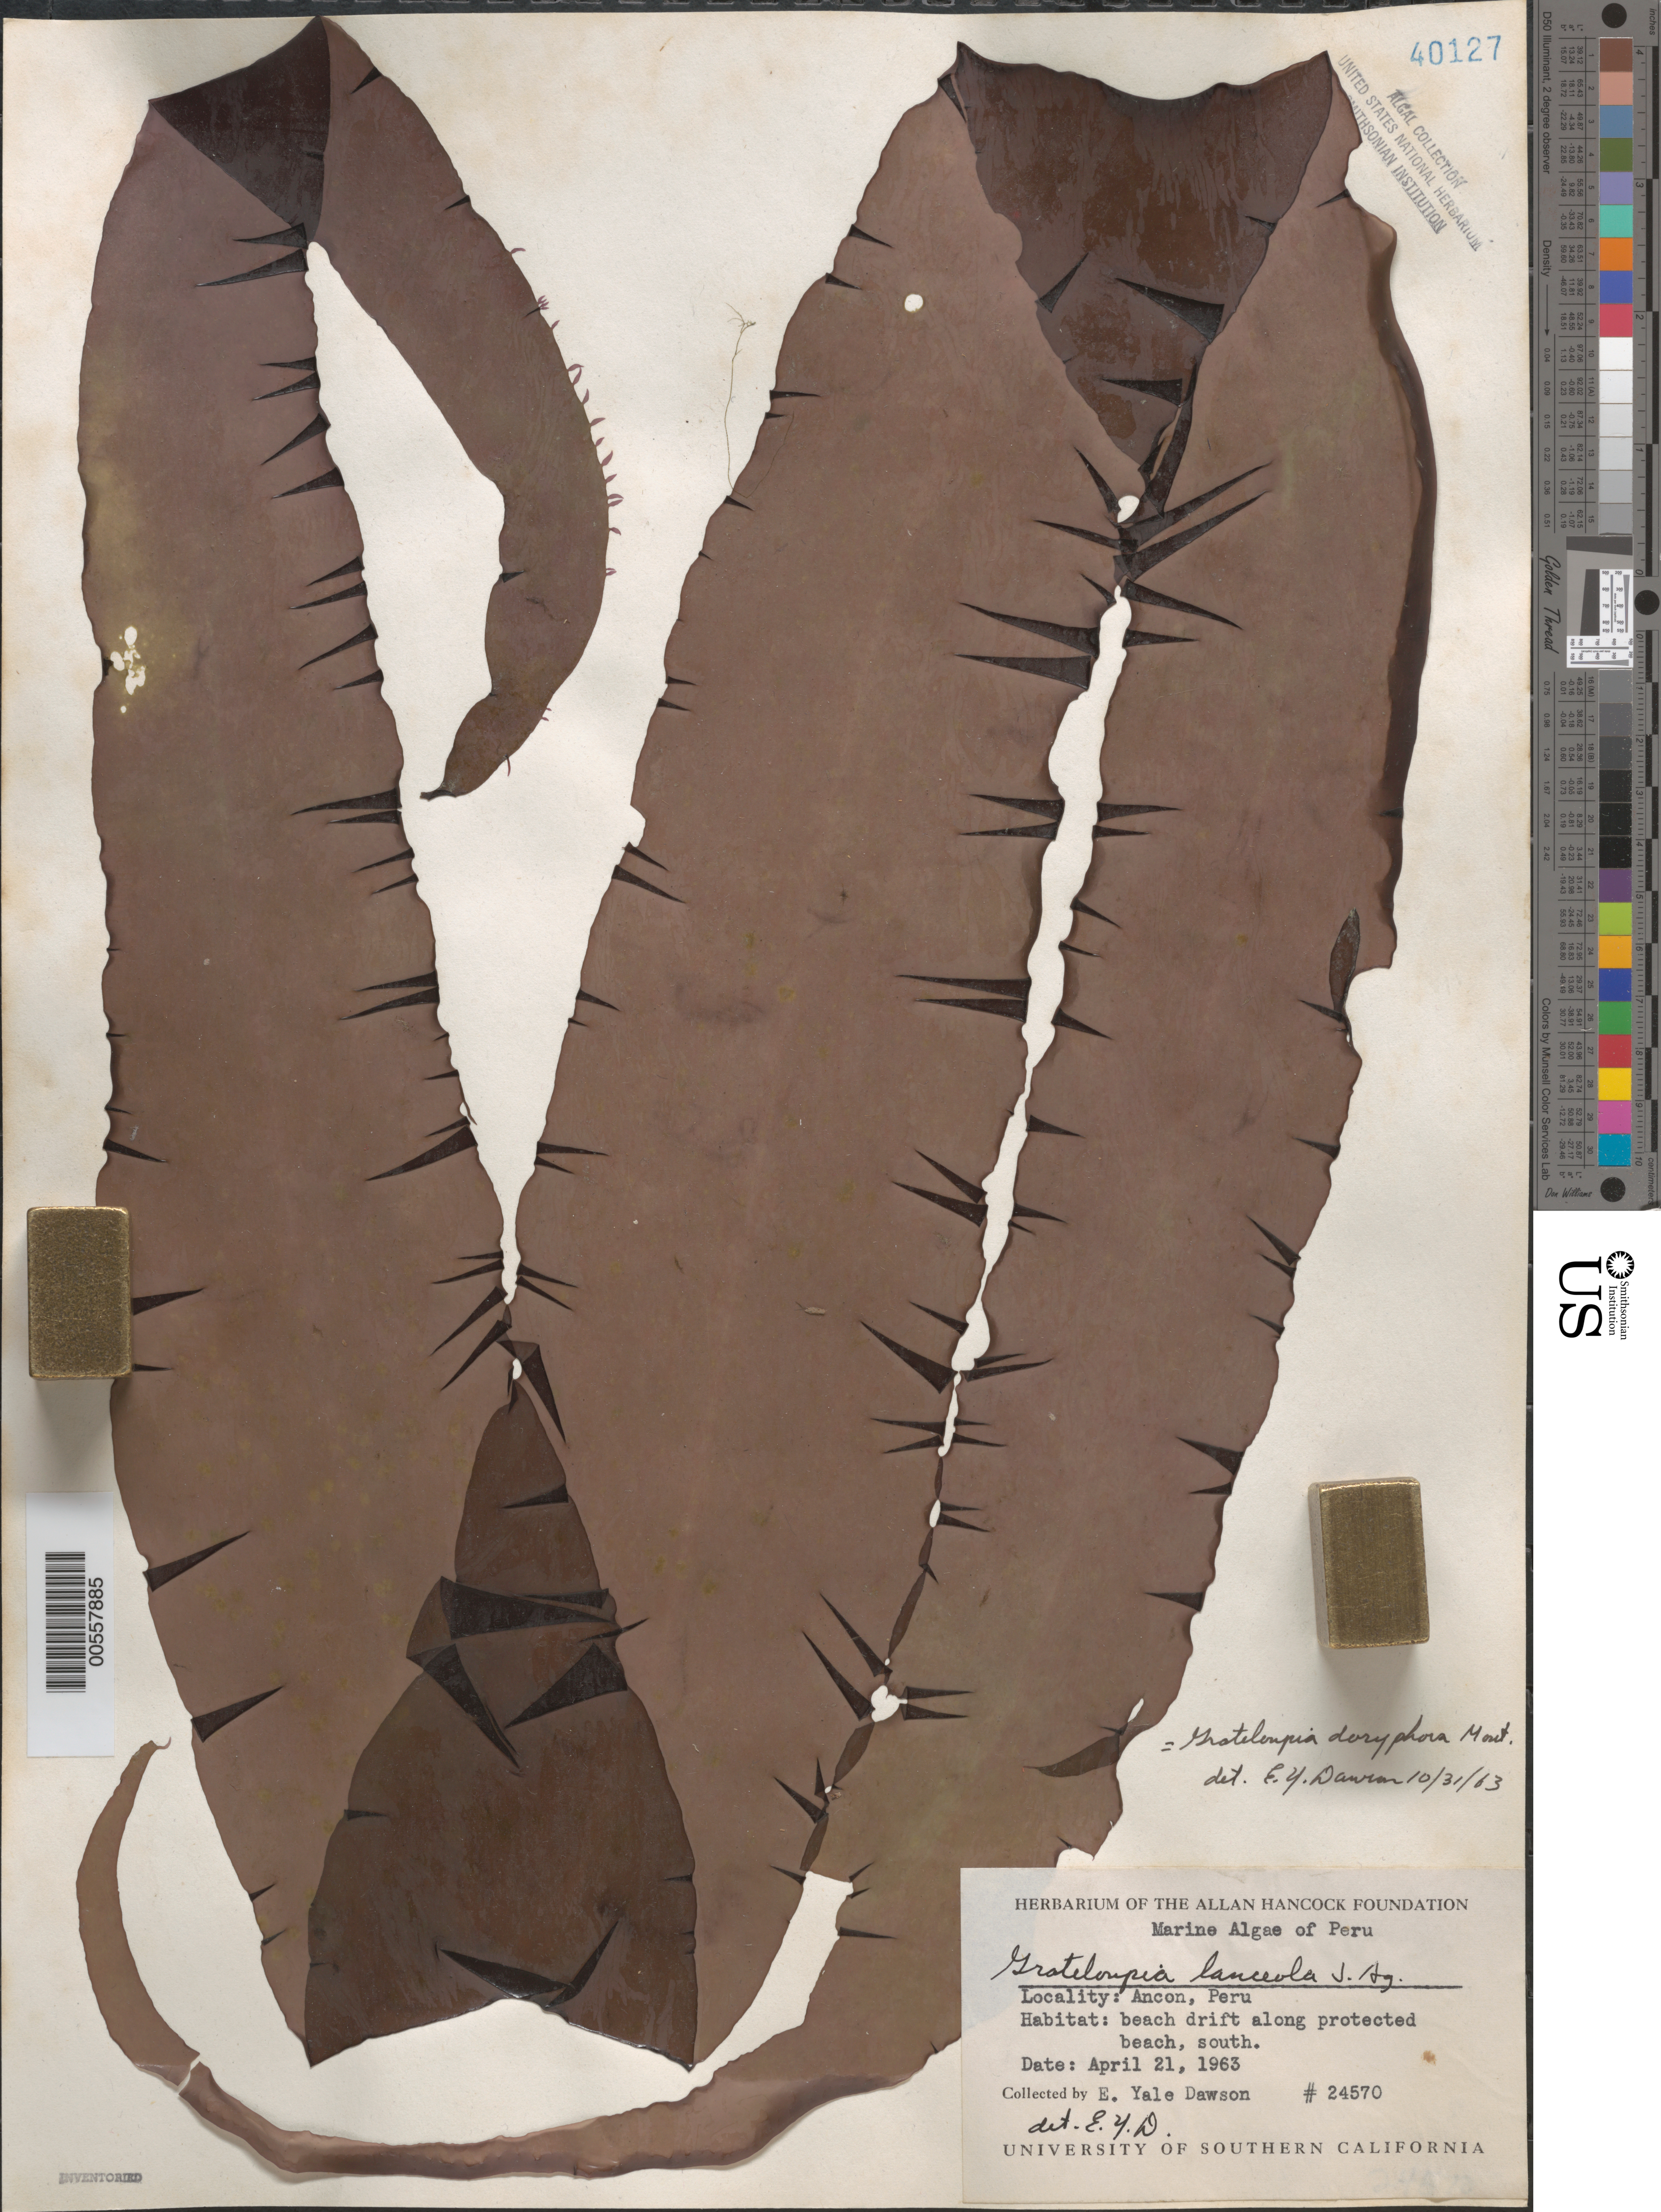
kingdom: Plantae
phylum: Rhodophyta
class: Florideophyceae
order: Halymeniales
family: Halymeniaceae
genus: Grateloupia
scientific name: Grateloupia doryphora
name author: (Mont.) Howe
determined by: Dawson, E. Y.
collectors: E. Y. Dawson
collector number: EYD 24570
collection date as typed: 21 Apr 1963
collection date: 1963-04-21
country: Peru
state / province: Lima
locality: Ancon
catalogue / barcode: US 40127